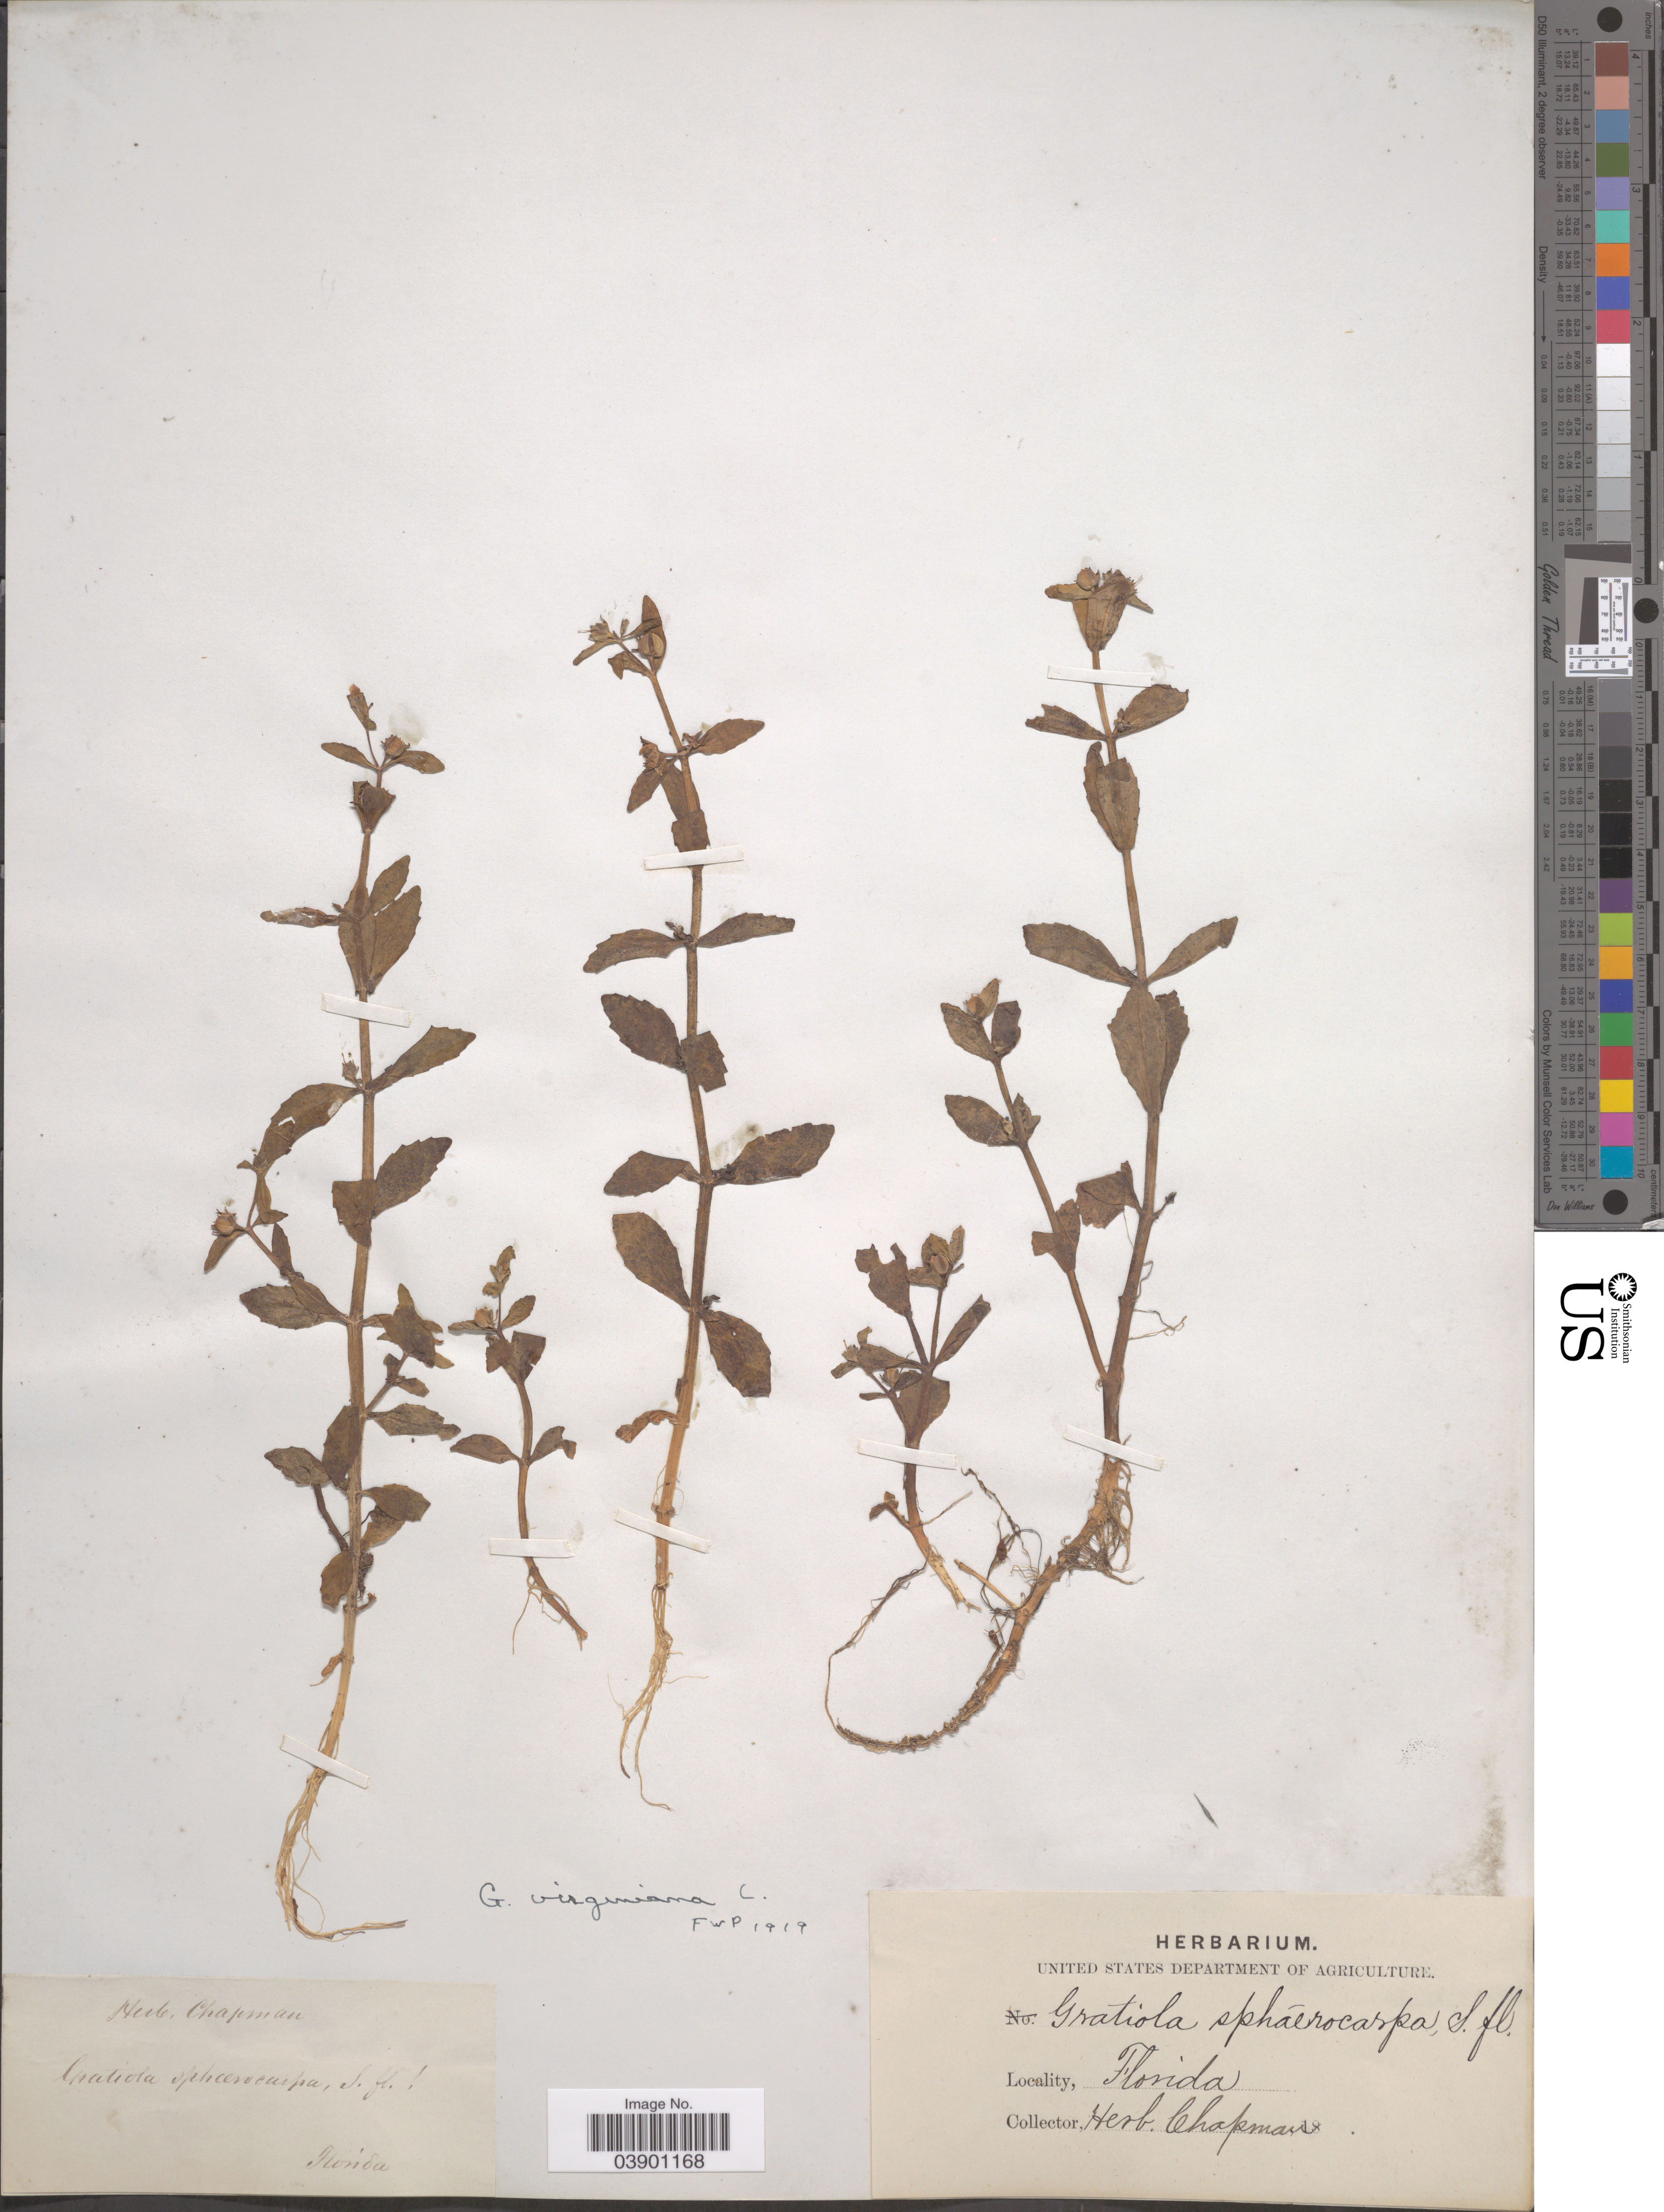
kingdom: Plantae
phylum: Tracheophyta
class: Magnoliopsida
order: Lamiales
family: Plantaginaceae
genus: Gratiola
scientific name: Gratiola virginiana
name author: L.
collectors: ex herb. Chapman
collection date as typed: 18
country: United States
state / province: Florida